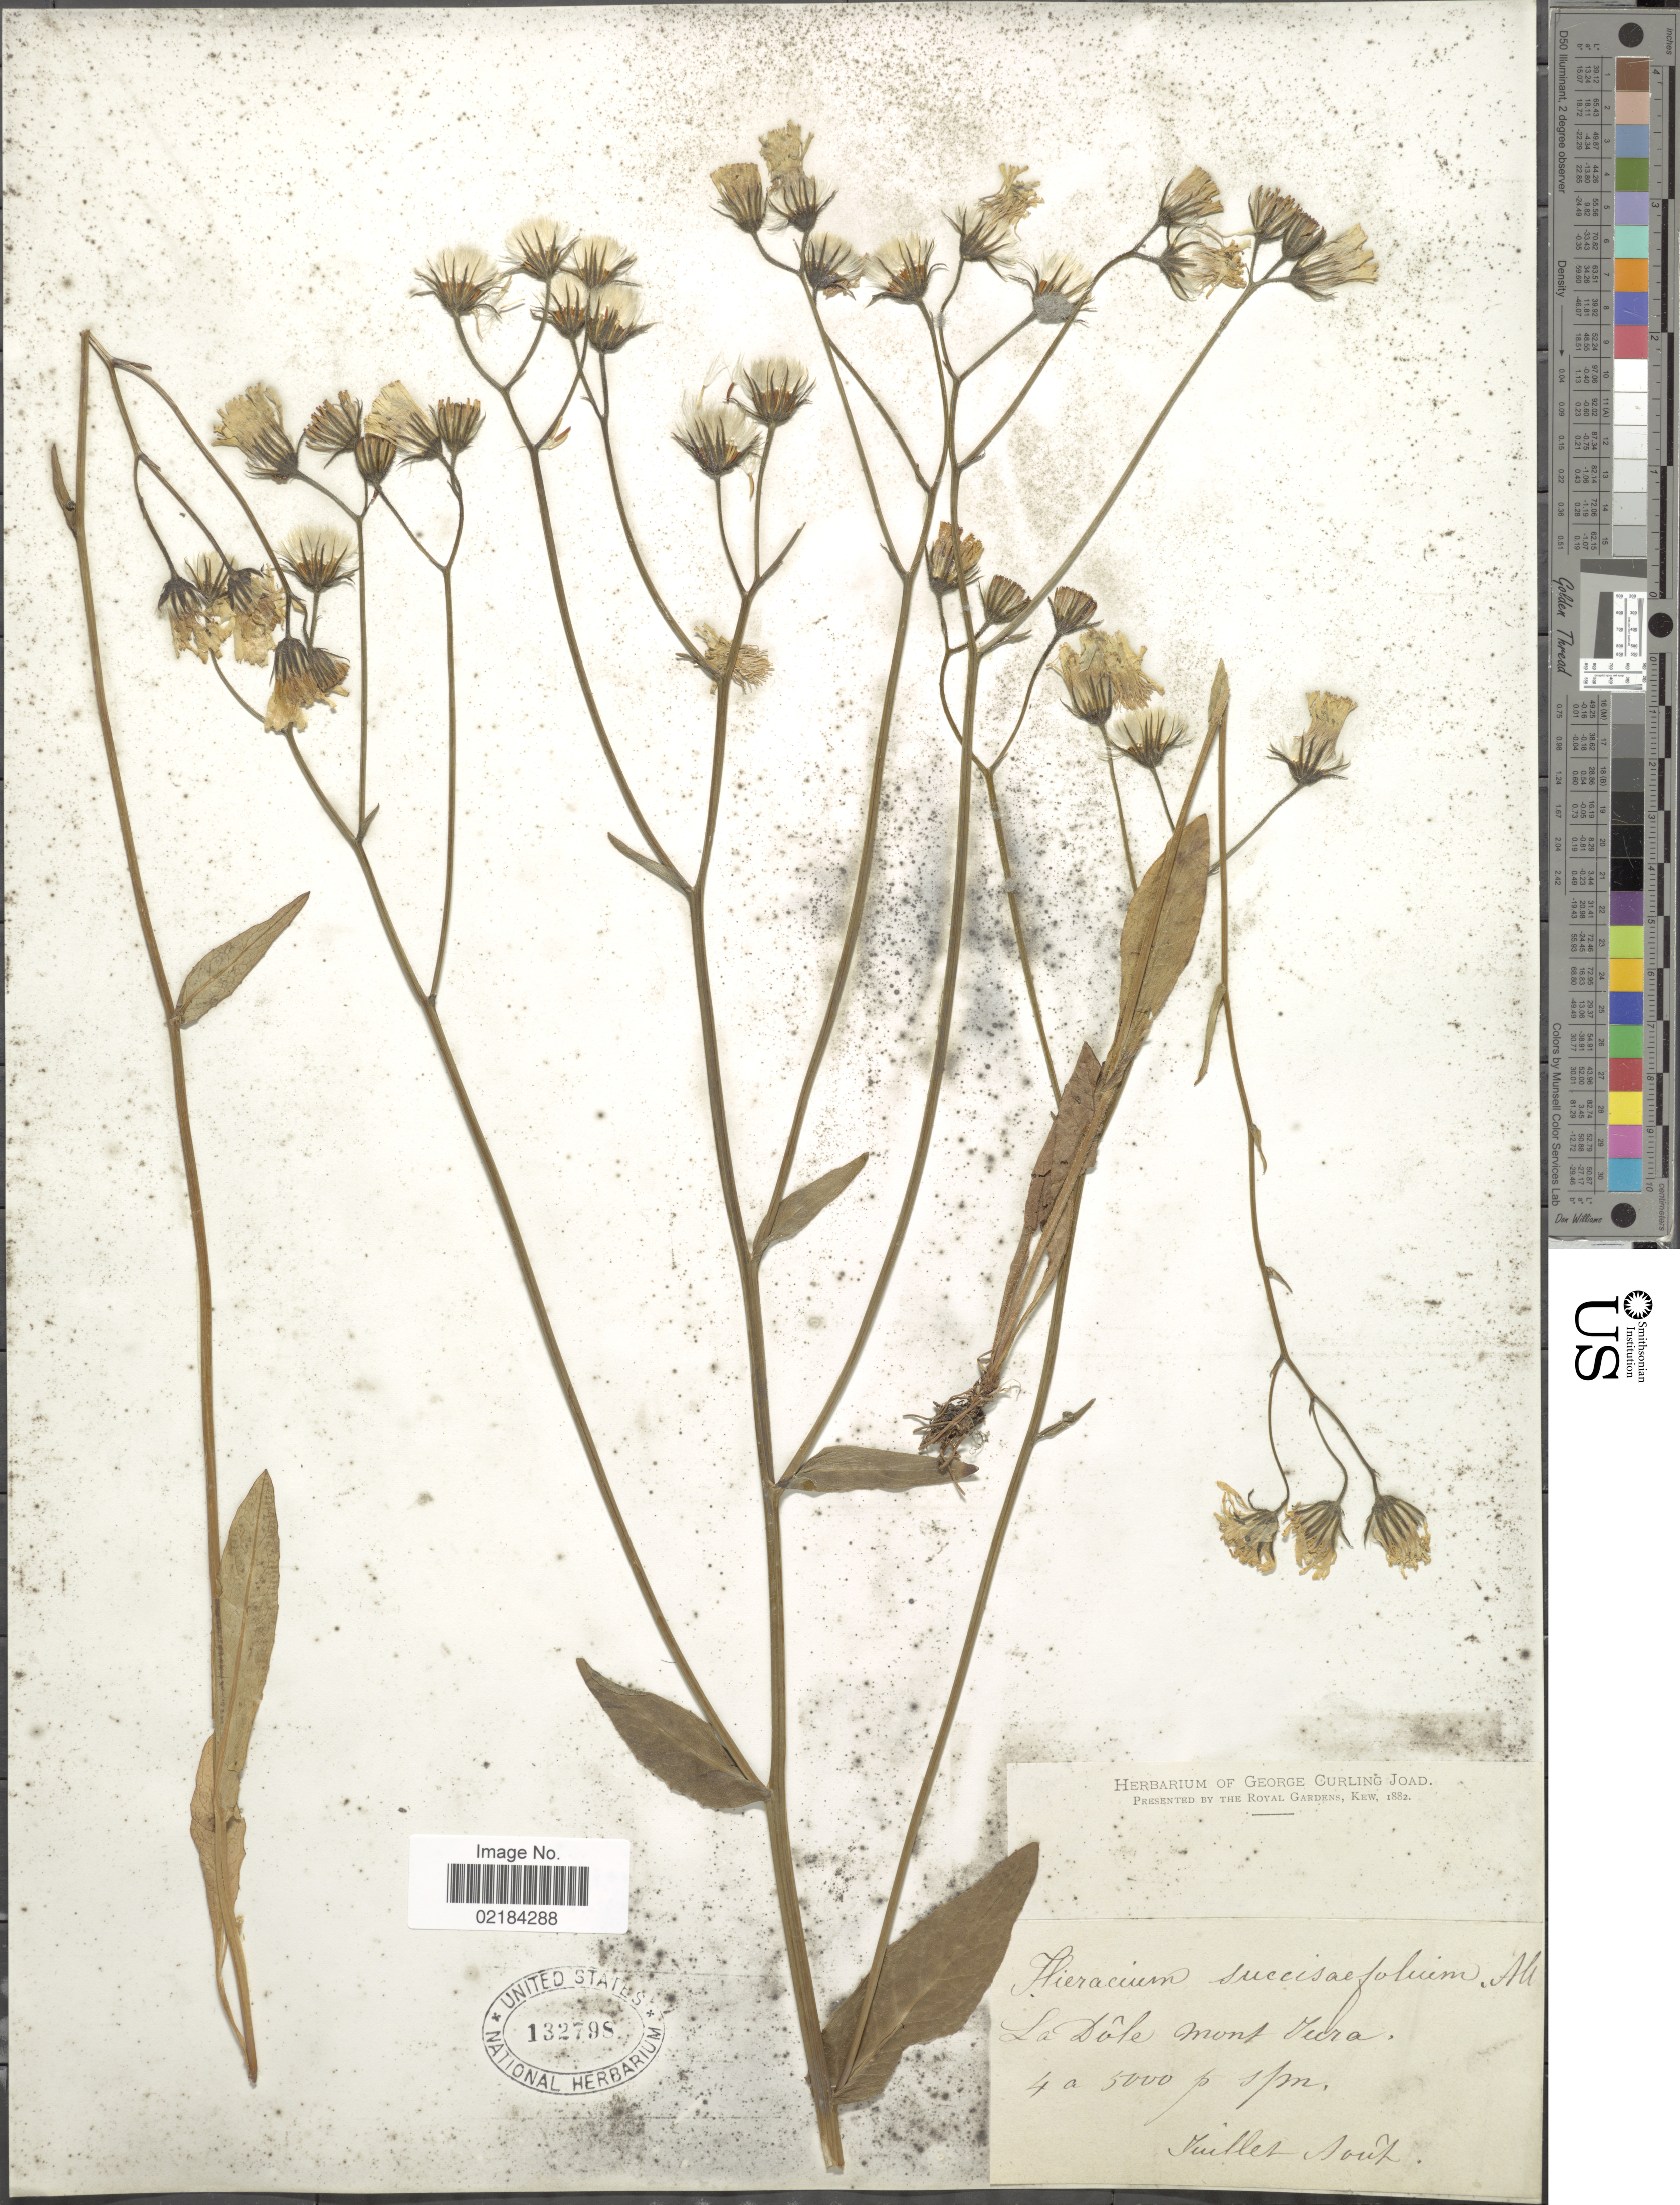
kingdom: Plantae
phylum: Tracheophyta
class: Magnoliopsida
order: Asterales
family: Asteraceae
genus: Crepis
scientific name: Crepis mollis subsp. succisifolia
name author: (All.) Dostál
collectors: ex herb. George Curling Joad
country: Switzerland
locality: La Dole Mont Jura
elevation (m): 4000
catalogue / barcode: US 132798